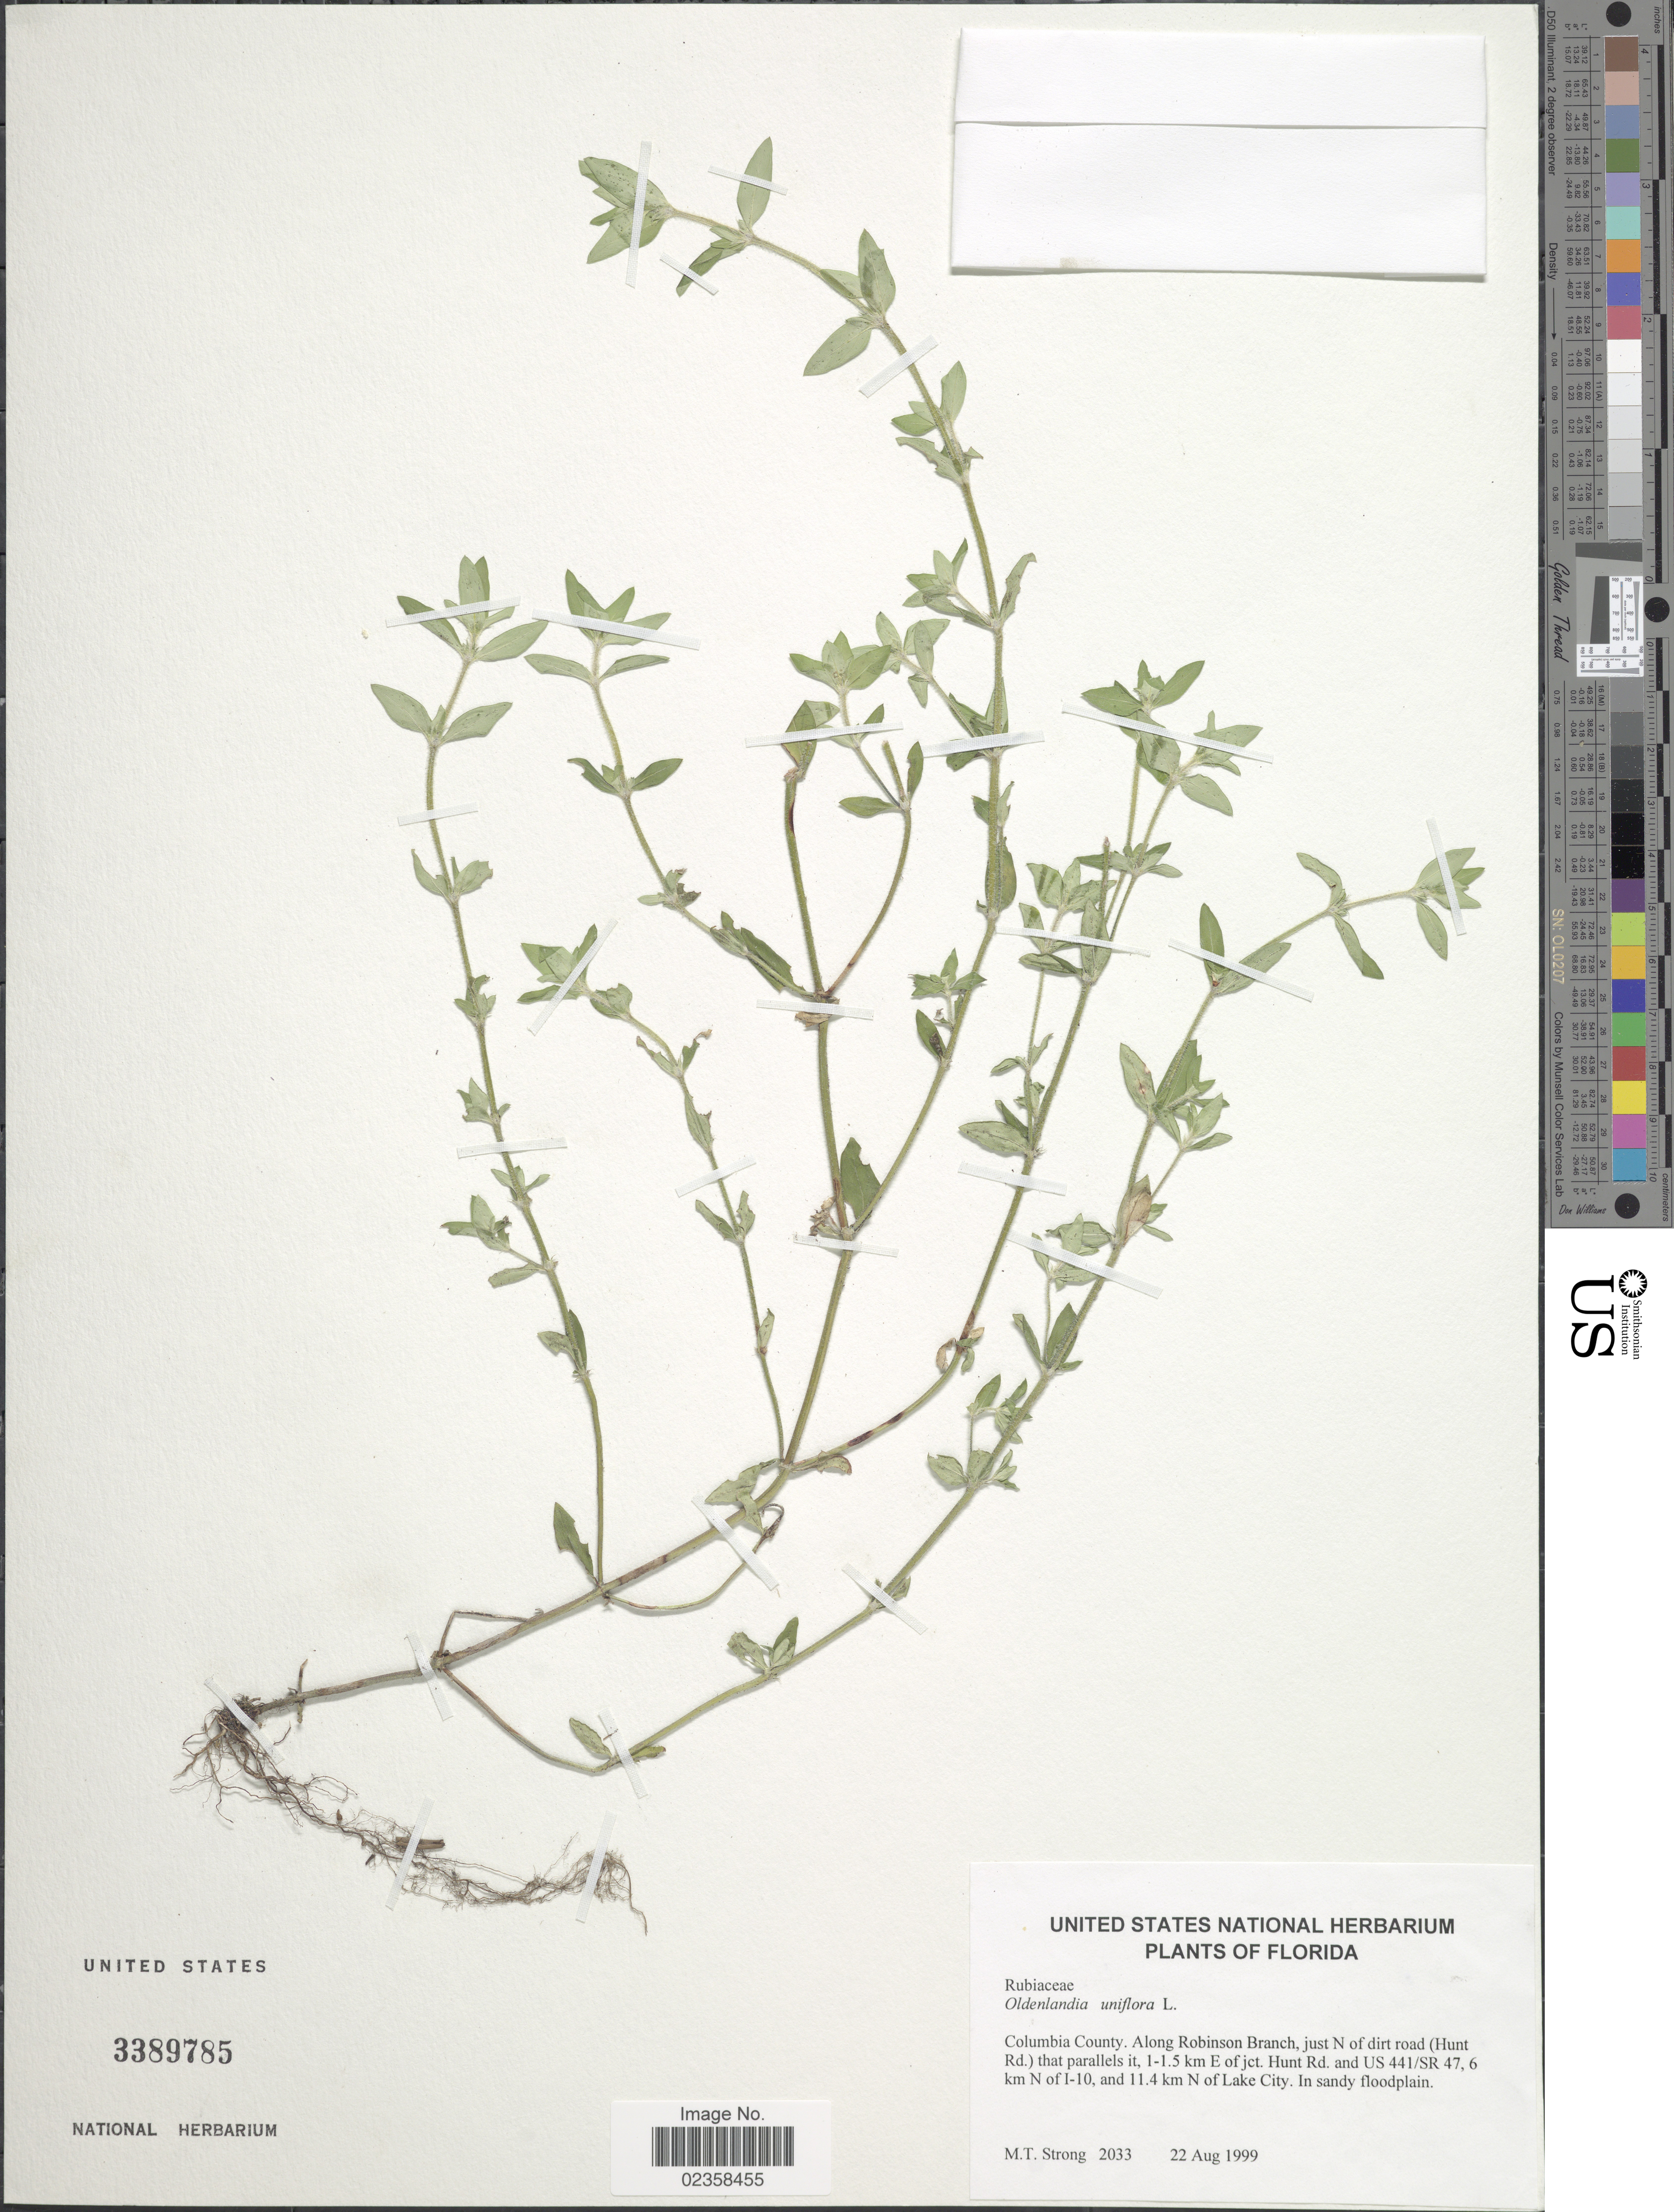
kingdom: Plantae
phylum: Tracheophyta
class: Magnoliopsida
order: Gentianales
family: Rubiaceae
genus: Oldenlandia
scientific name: Oldenlandia uniflora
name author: L.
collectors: M. T. Strong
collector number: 2033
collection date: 1999-08-22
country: United States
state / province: Florida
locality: Colombia County, Along Robinson Branch, just N of dirt road (Hunt Rd.) that parallels it, 1-1.5 km E of jct. Hunt Rd. and US 441/SR 47.6 km N of I-10, and 11.4 km N of Lake City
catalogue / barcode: US 3389785